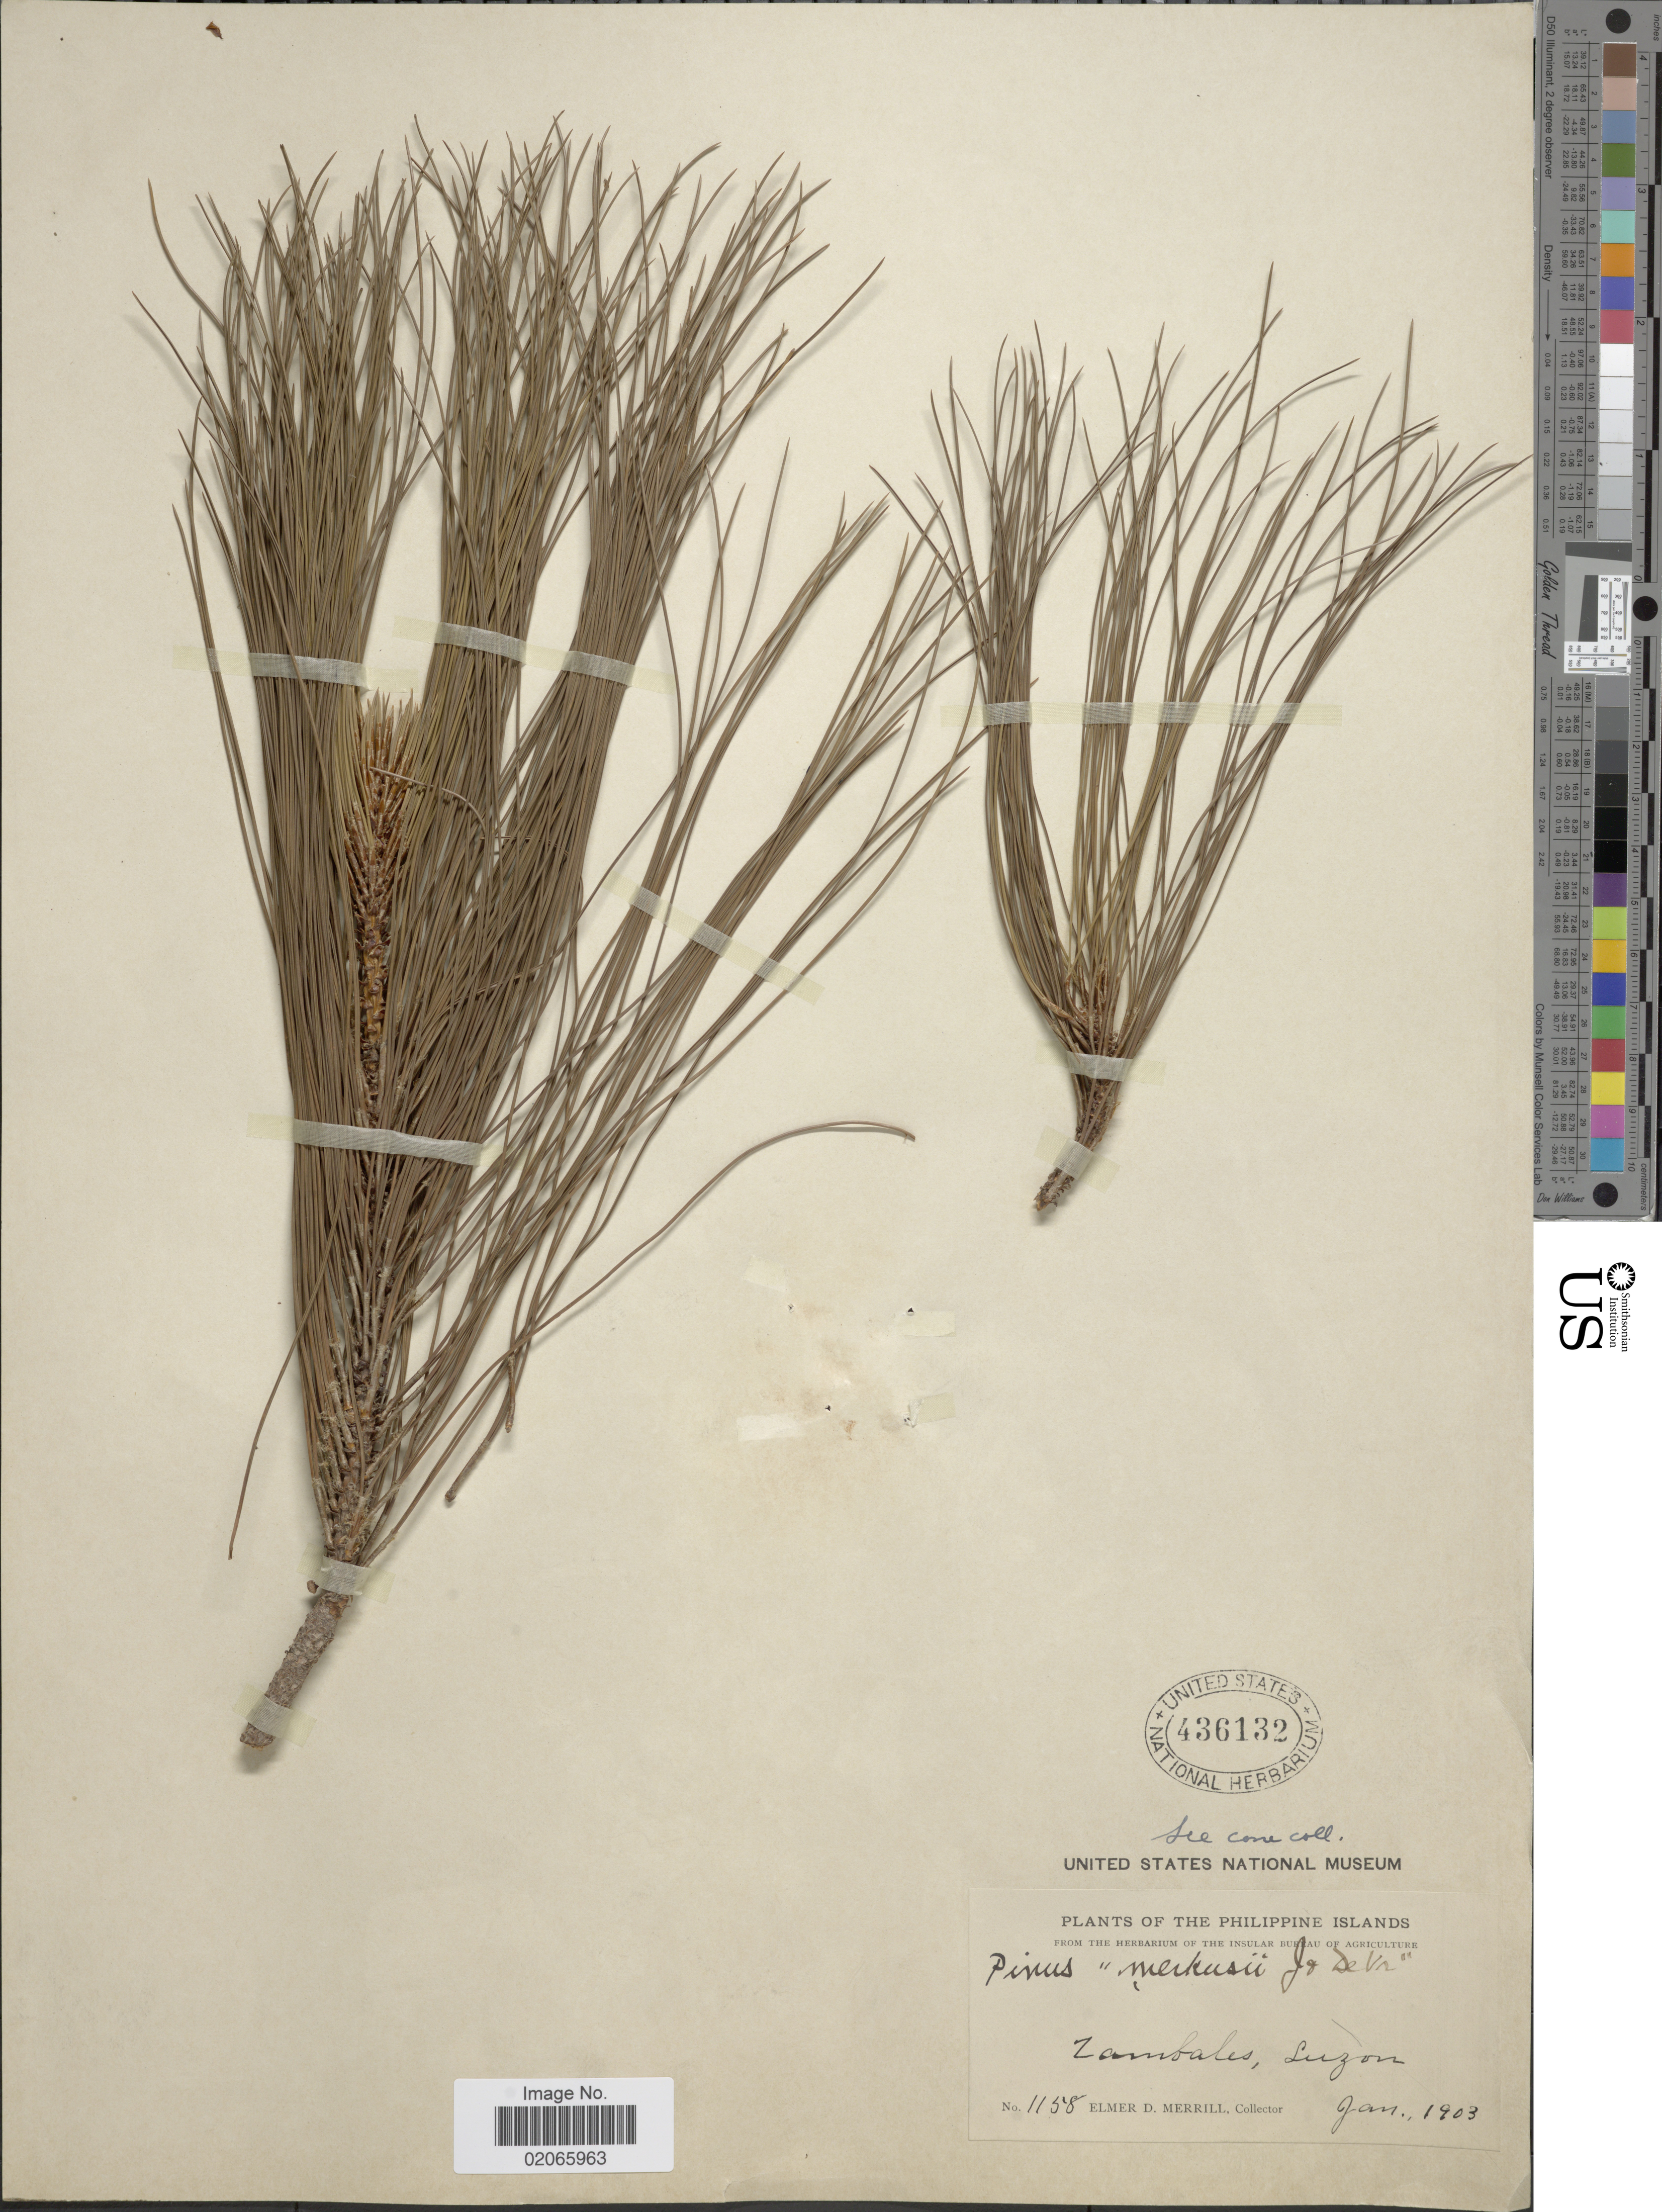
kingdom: Plantae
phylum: Tracheophyta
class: Pinopsida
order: Pinales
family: Pinaceae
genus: Pinus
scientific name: Pinus merkusii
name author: Jungh. & DeVries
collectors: E. D. Merrill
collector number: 1158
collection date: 1903-01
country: Philippines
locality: The Philippine Islands. Zambales, Luzon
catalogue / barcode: US 436132